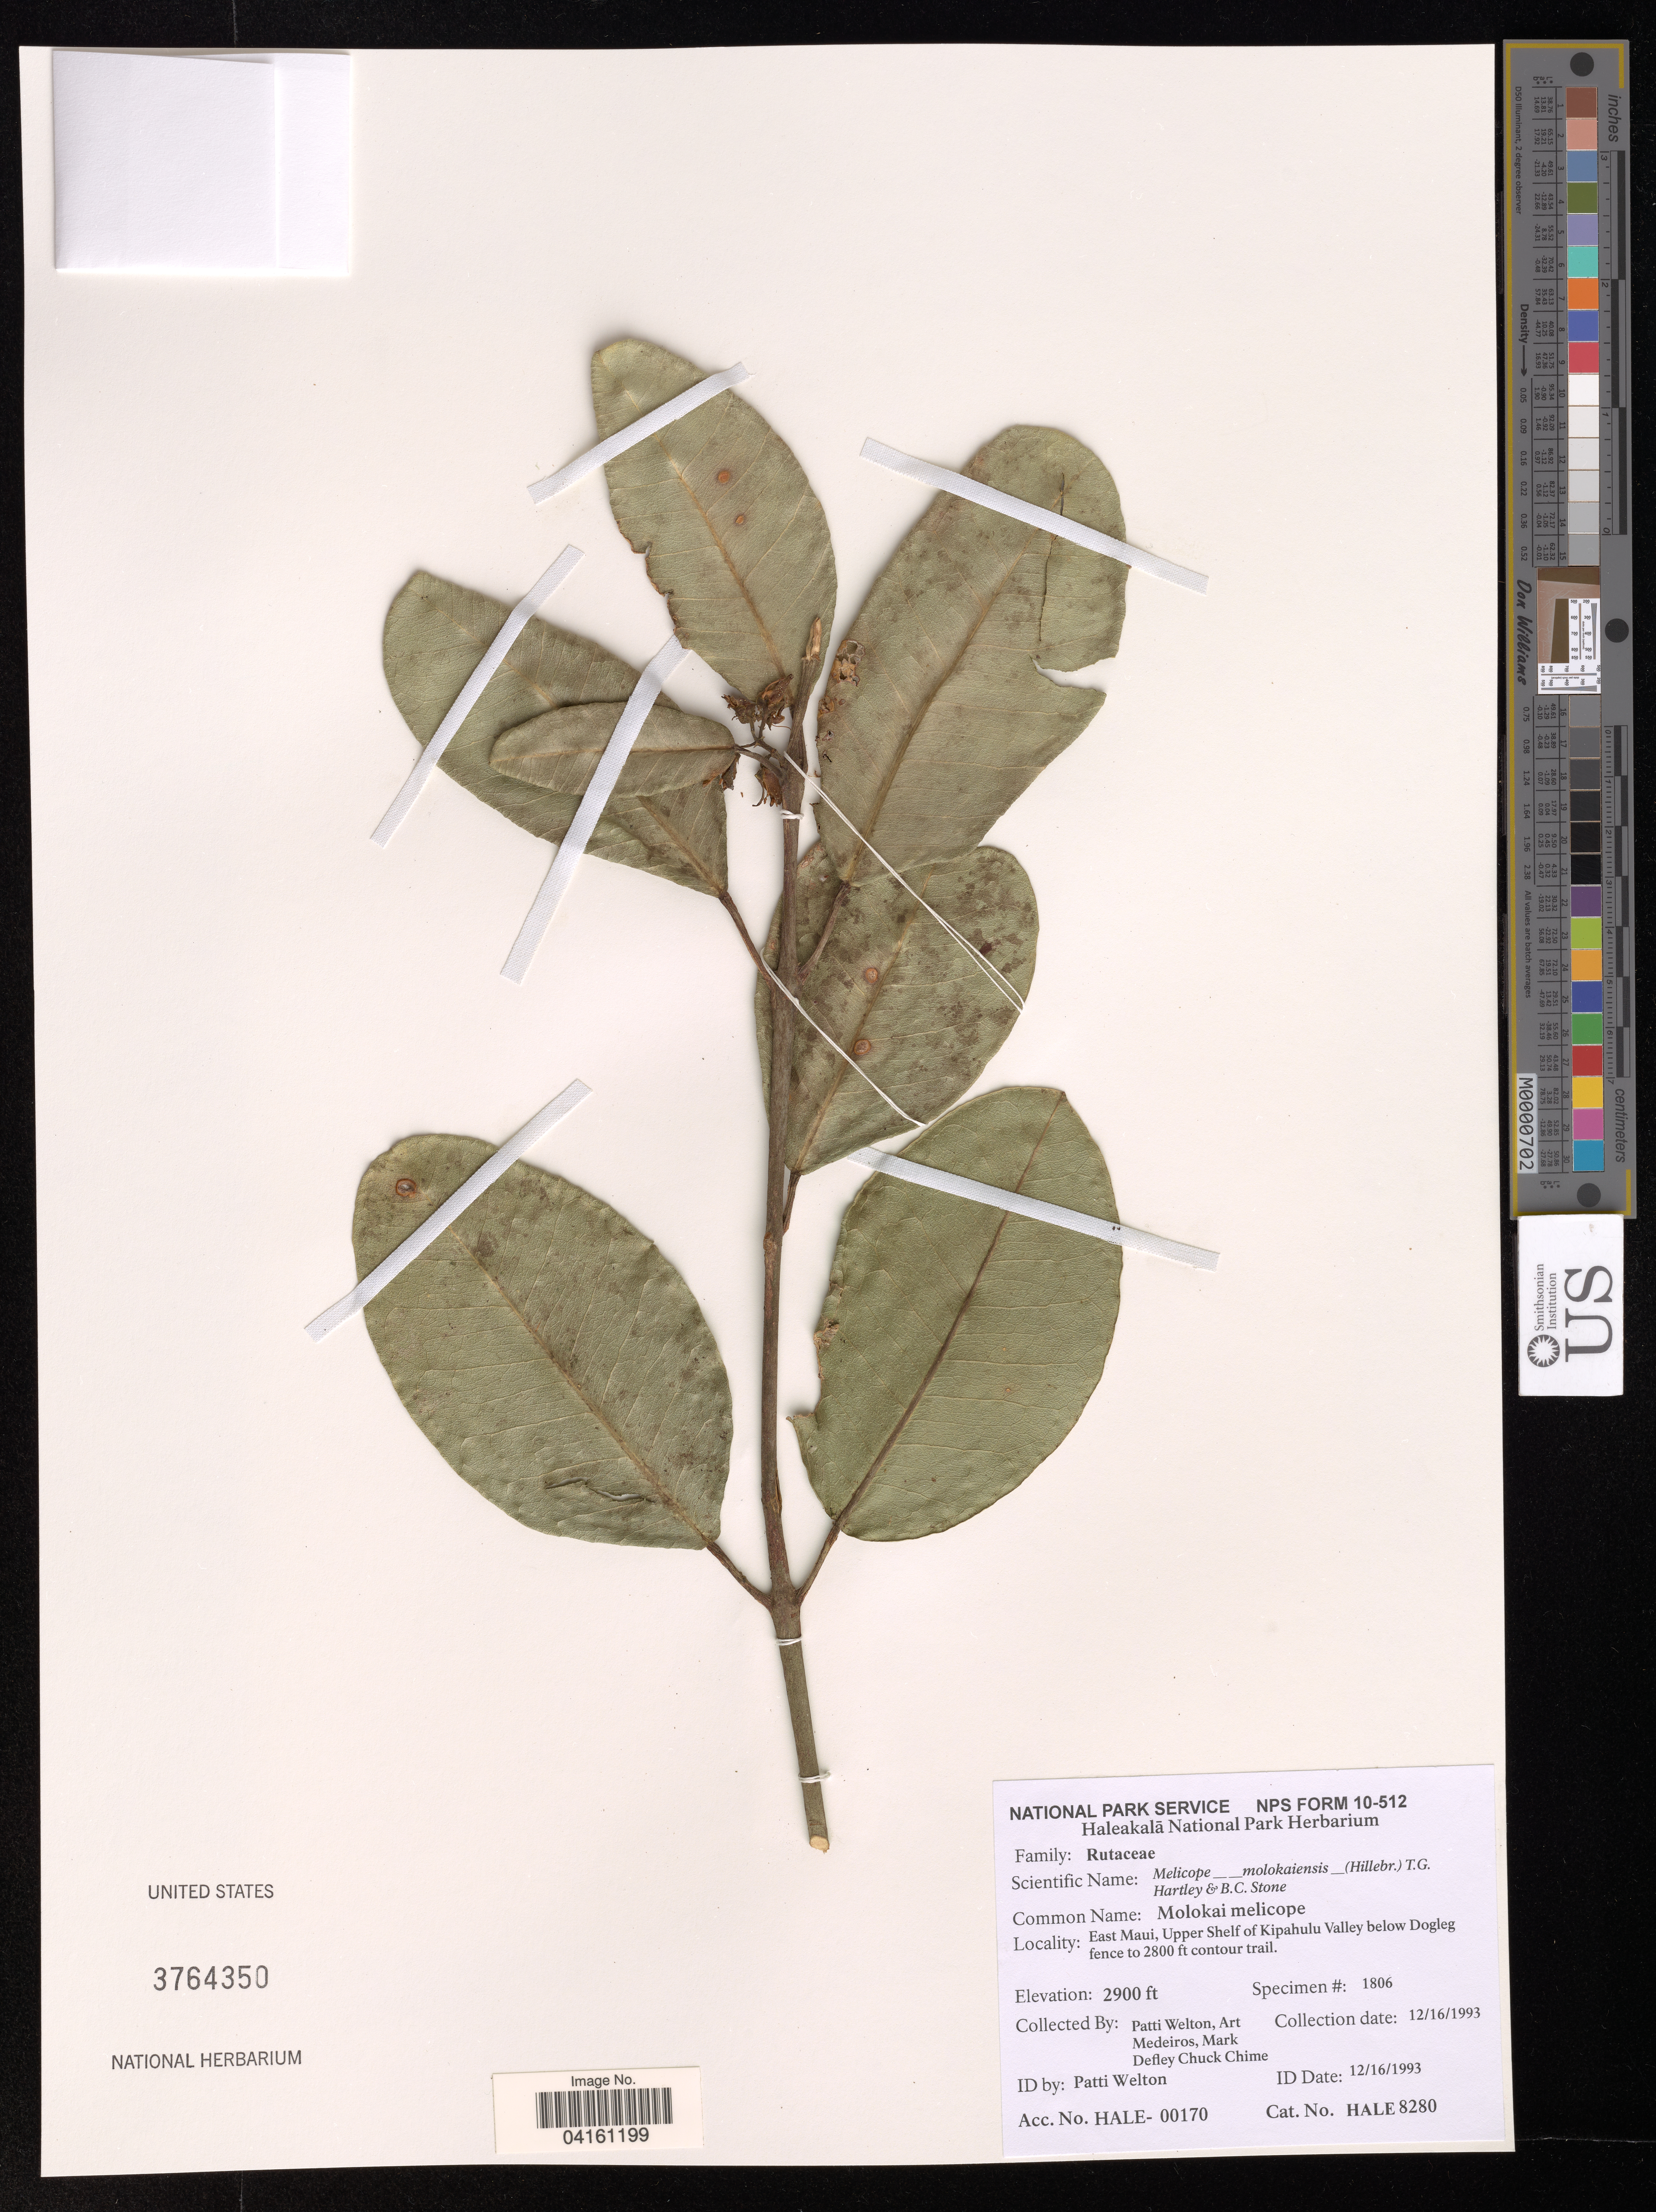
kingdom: Plantae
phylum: Tracheophyta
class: Magnoliopsida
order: Sapindales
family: Rutaceae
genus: Melicope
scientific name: Melicope molokaiensis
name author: (Hillebr.) T.G. Hartley & B.C. Stone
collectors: P. Welton & A. Medeiros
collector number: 1806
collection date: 1993-12-16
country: United States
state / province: Hawaii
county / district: Maui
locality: East Maui, Upper Shelf of Kipahulu Valley below Dogleg fence to 2800 ft contour trail.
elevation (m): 884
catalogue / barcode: US 3764350